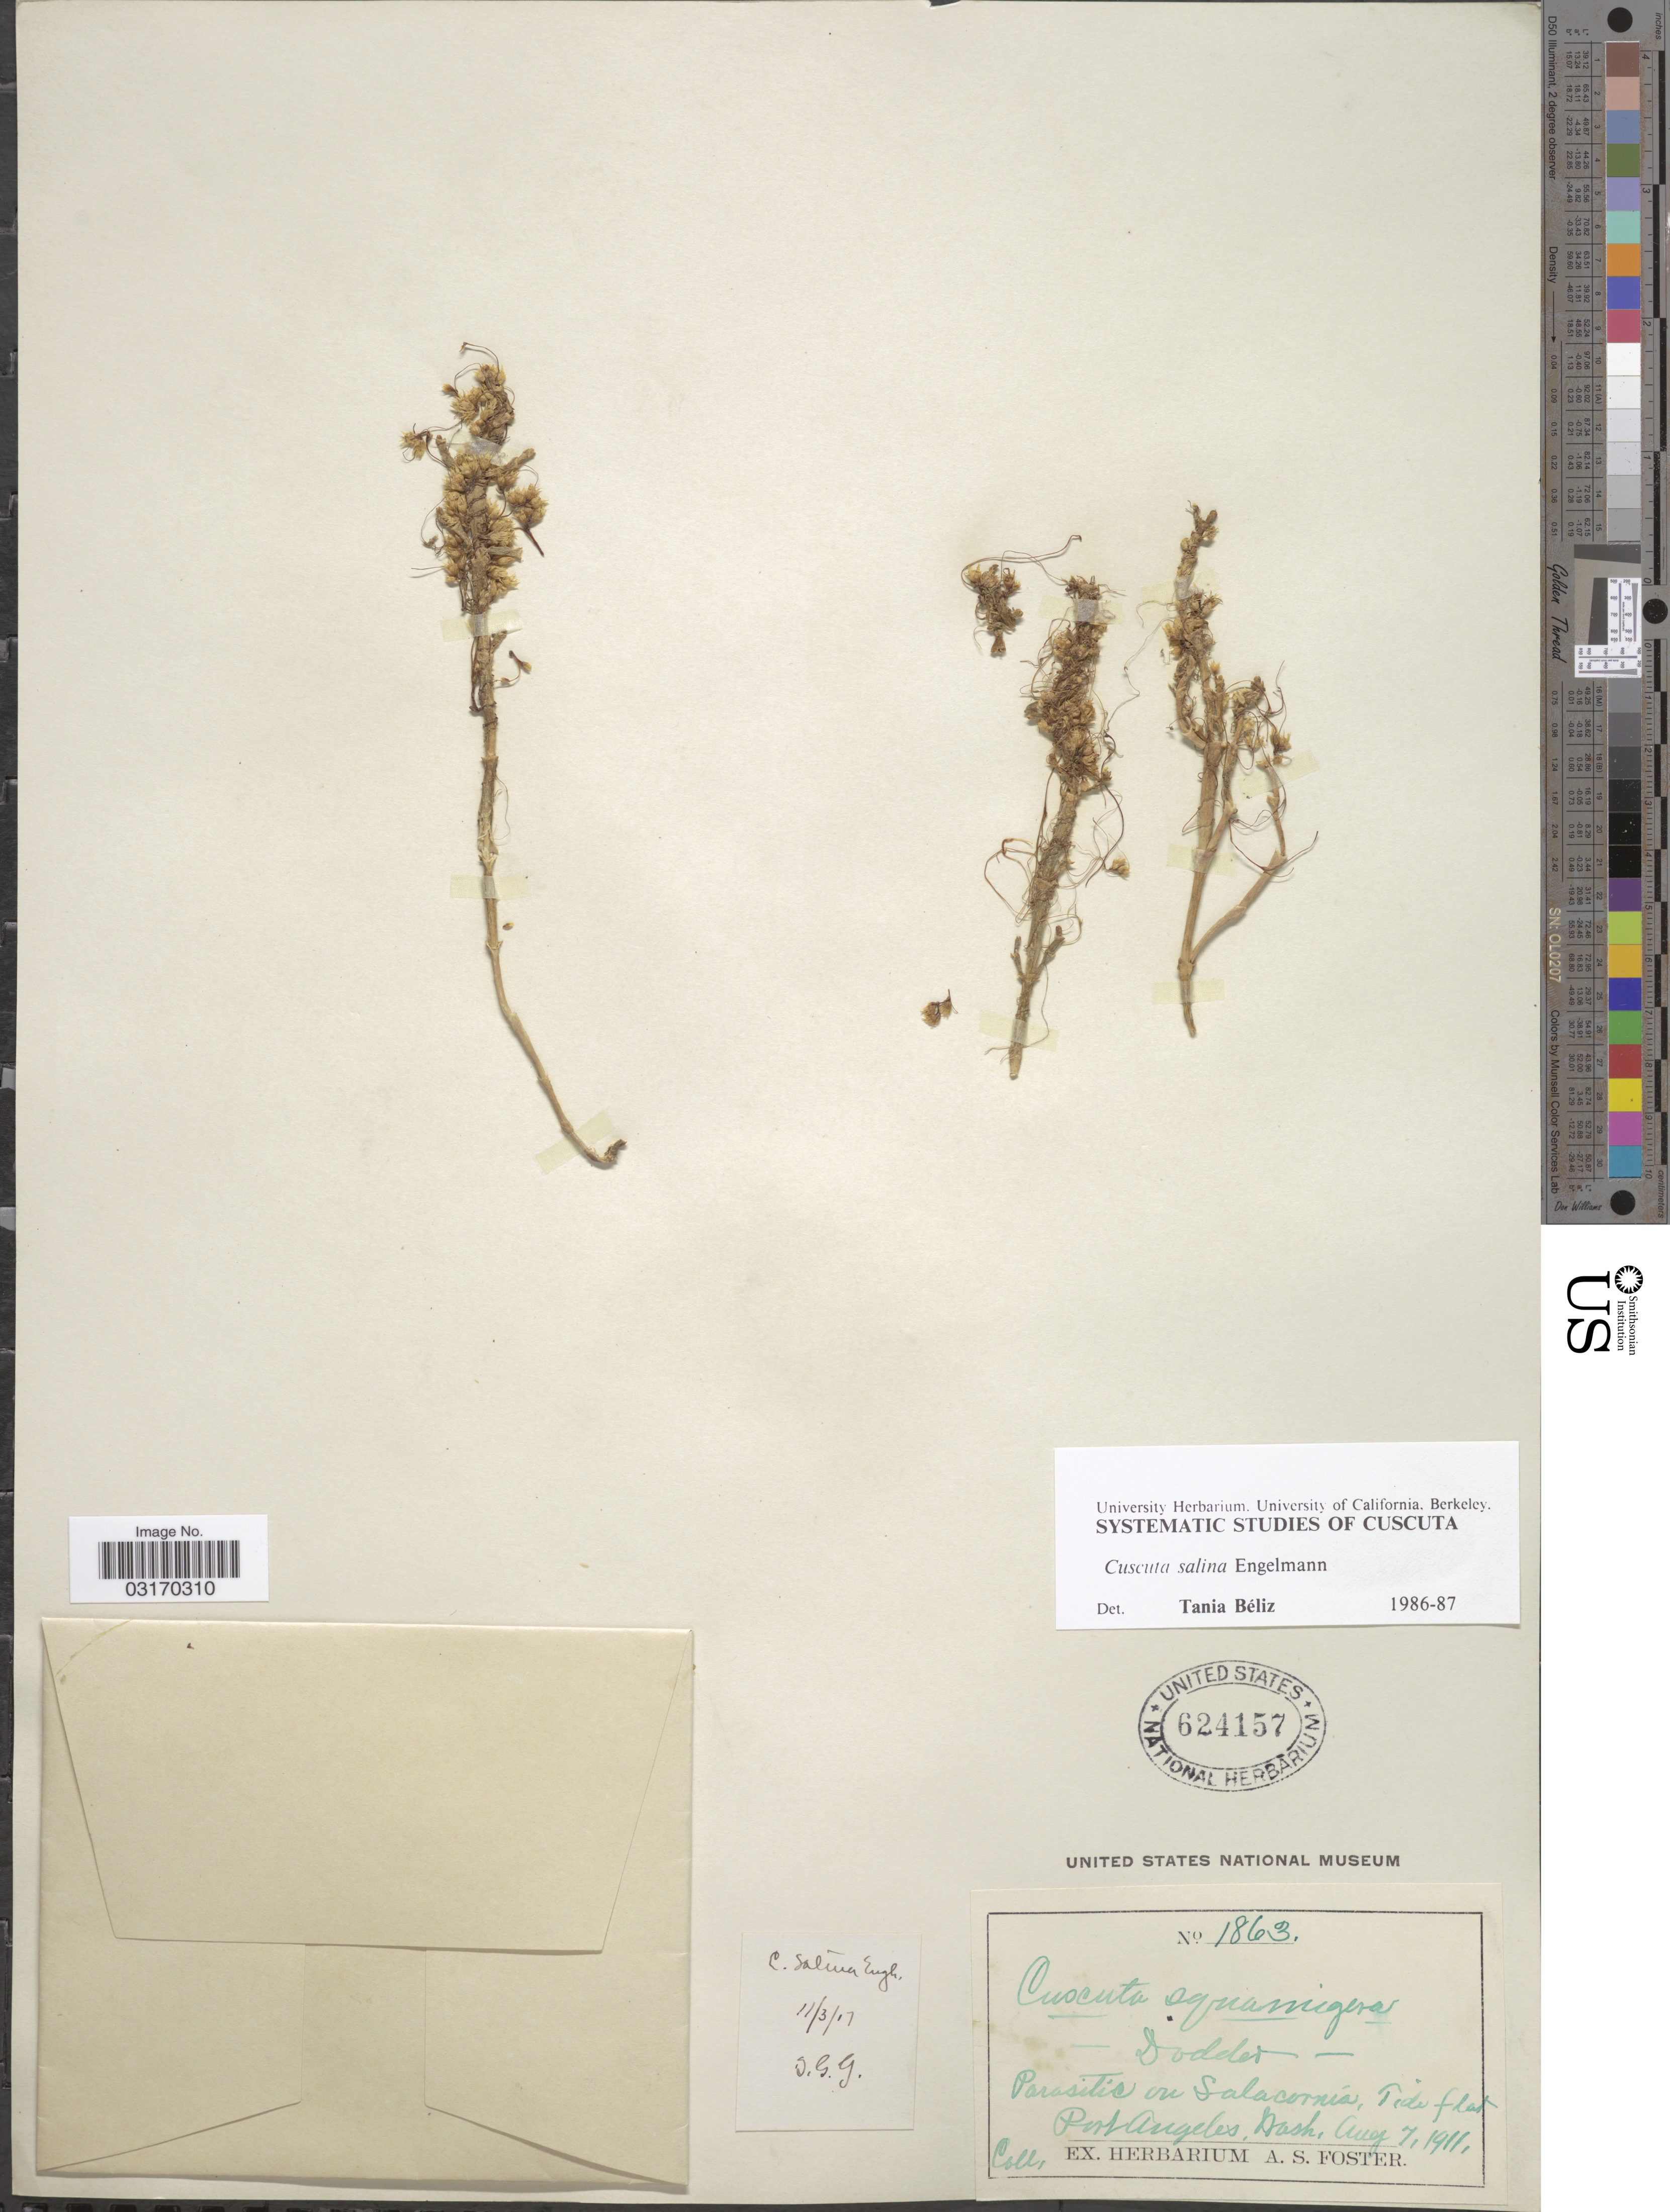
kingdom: Plantae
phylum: Tracheophyta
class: Magnoliopsida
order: Solanales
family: Convolvulaceae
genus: Cuscuta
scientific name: Cuscuta salina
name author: Engelm.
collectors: ex herb. A. S. Foster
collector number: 1863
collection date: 1911-08-07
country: United States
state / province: Washington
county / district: Clallam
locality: On Salacornia, Tide flat Port Angeles, Wash.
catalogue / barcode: US 624157